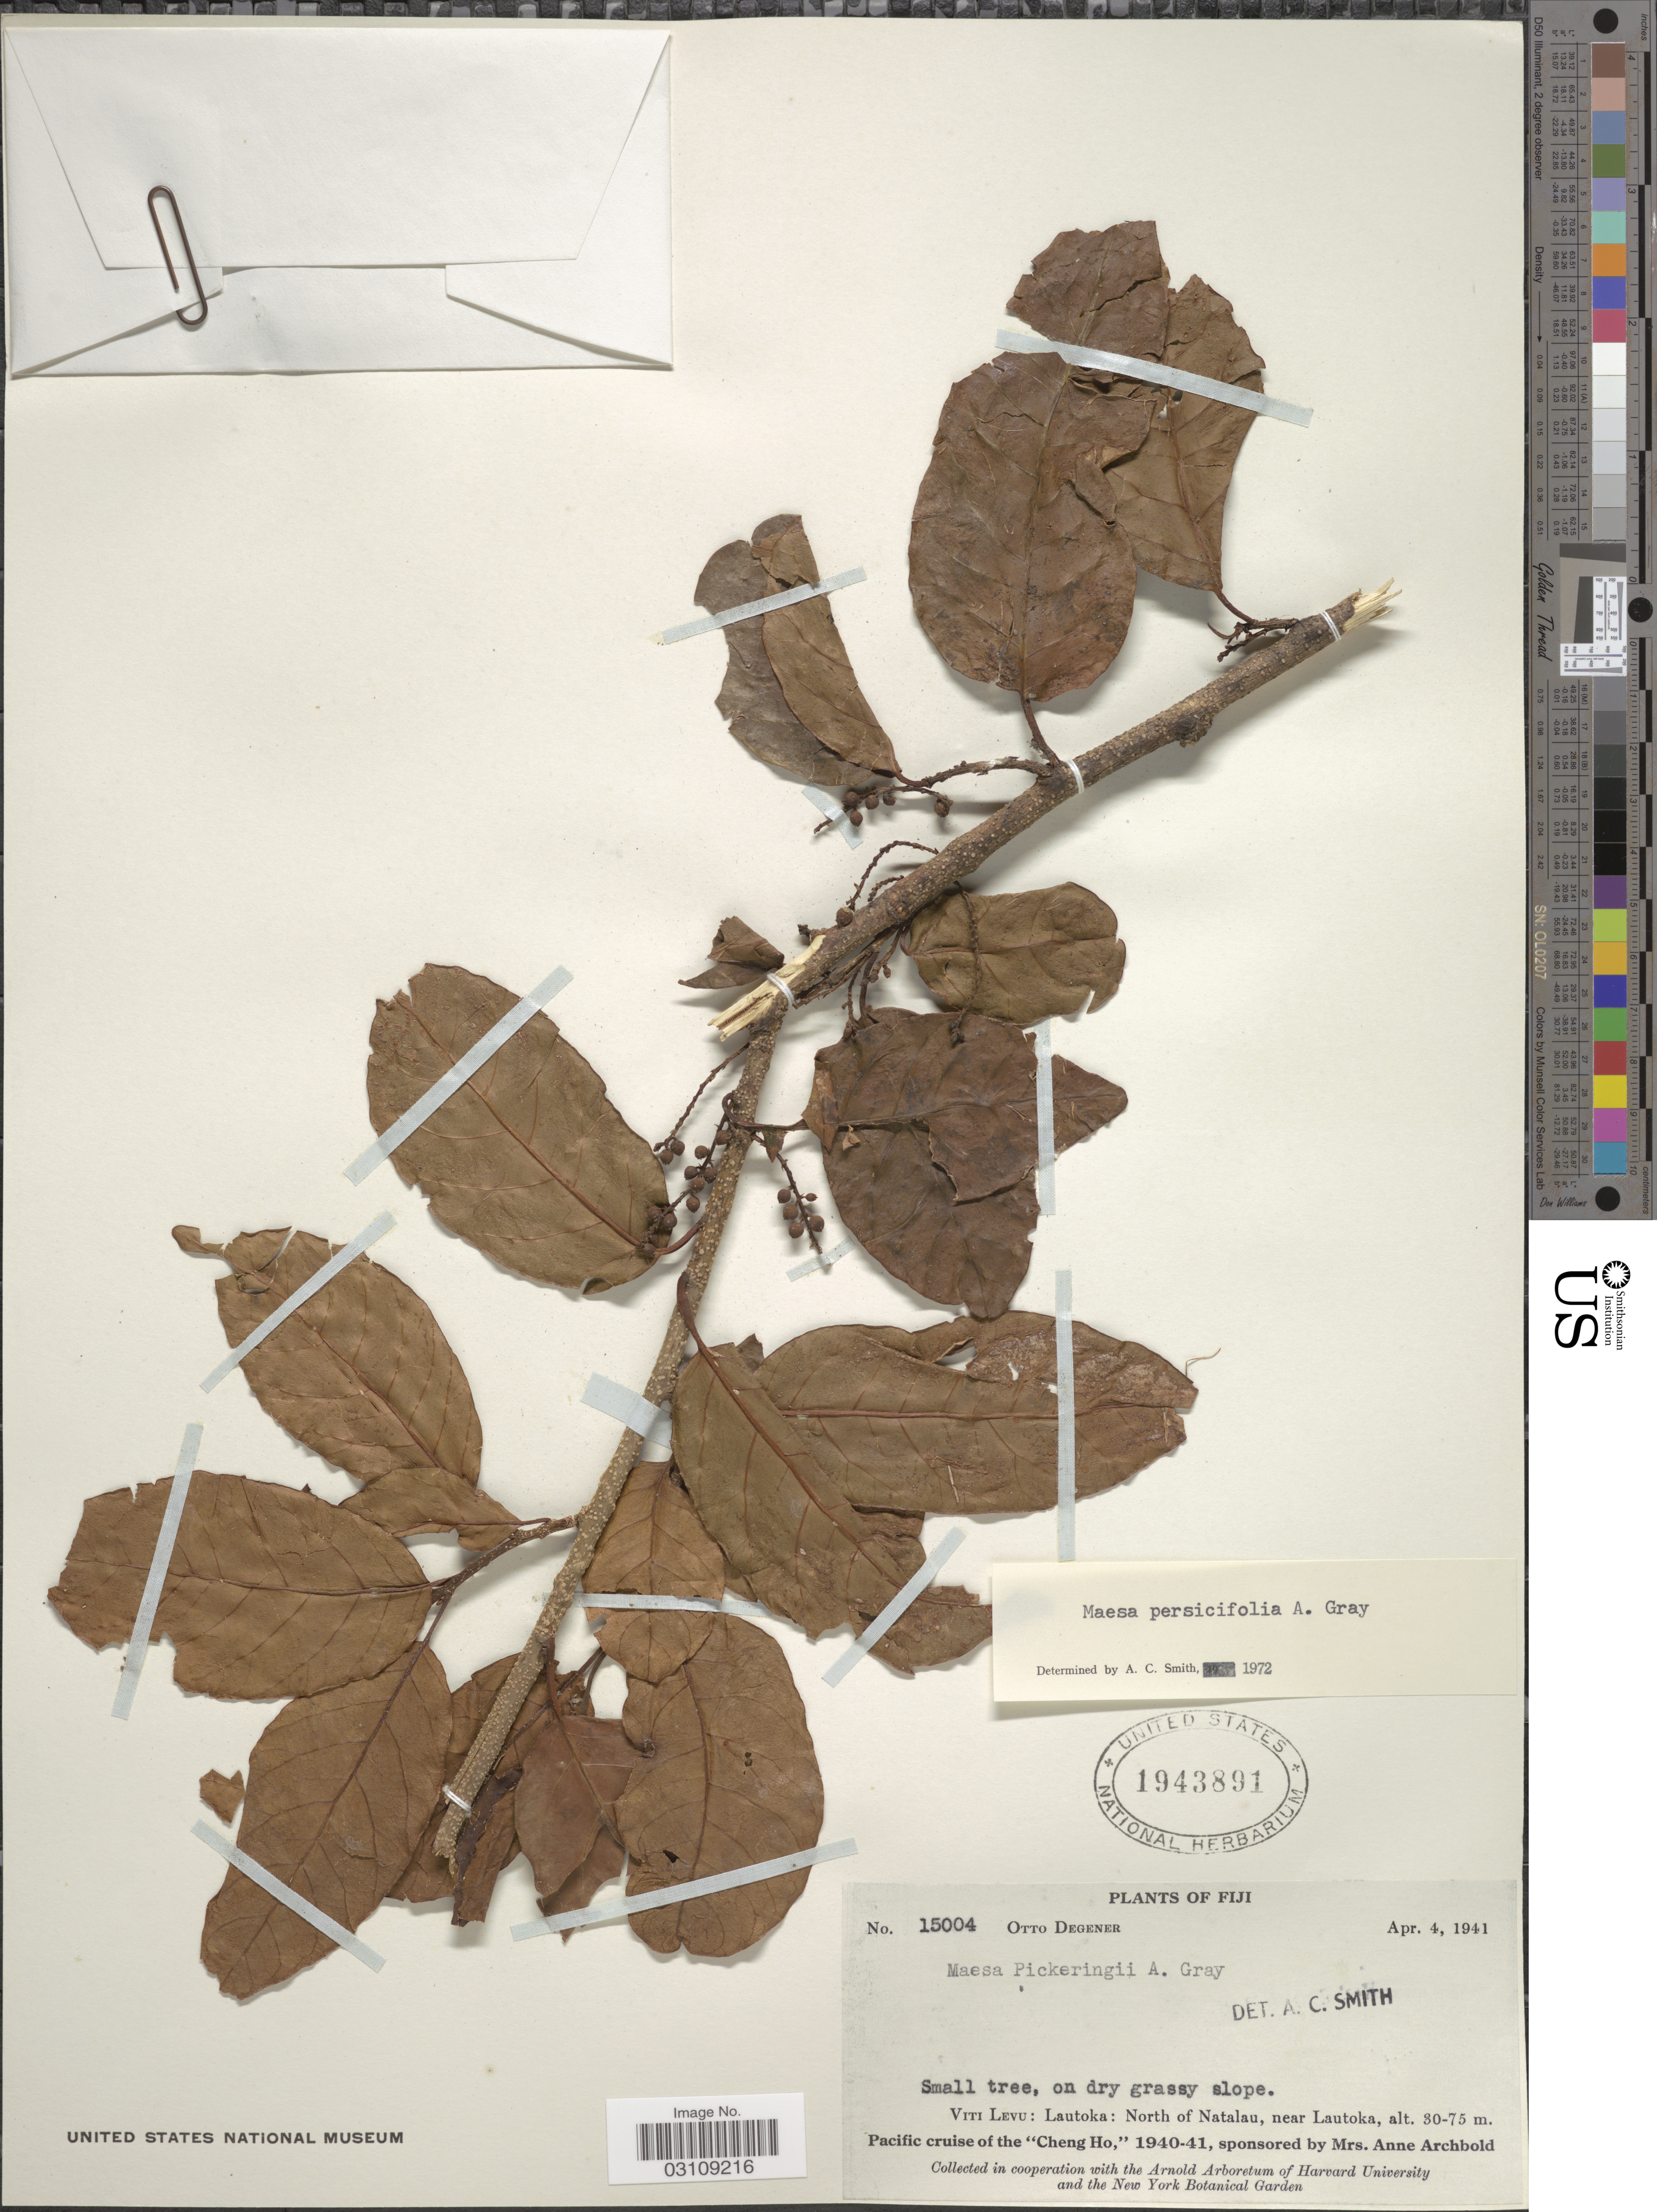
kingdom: Plantae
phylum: Tracheophyta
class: Magnoliopsida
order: Ericales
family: Primulaceae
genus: Maesa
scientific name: Maesa persicaefolia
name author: A. Gray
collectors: O. Degener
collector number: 15004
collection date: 1941-04-04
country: Fiji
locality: Viti Levu: Lautoka: North of Natalau, near Lautoka.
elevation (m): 30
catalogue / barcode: US 1943891